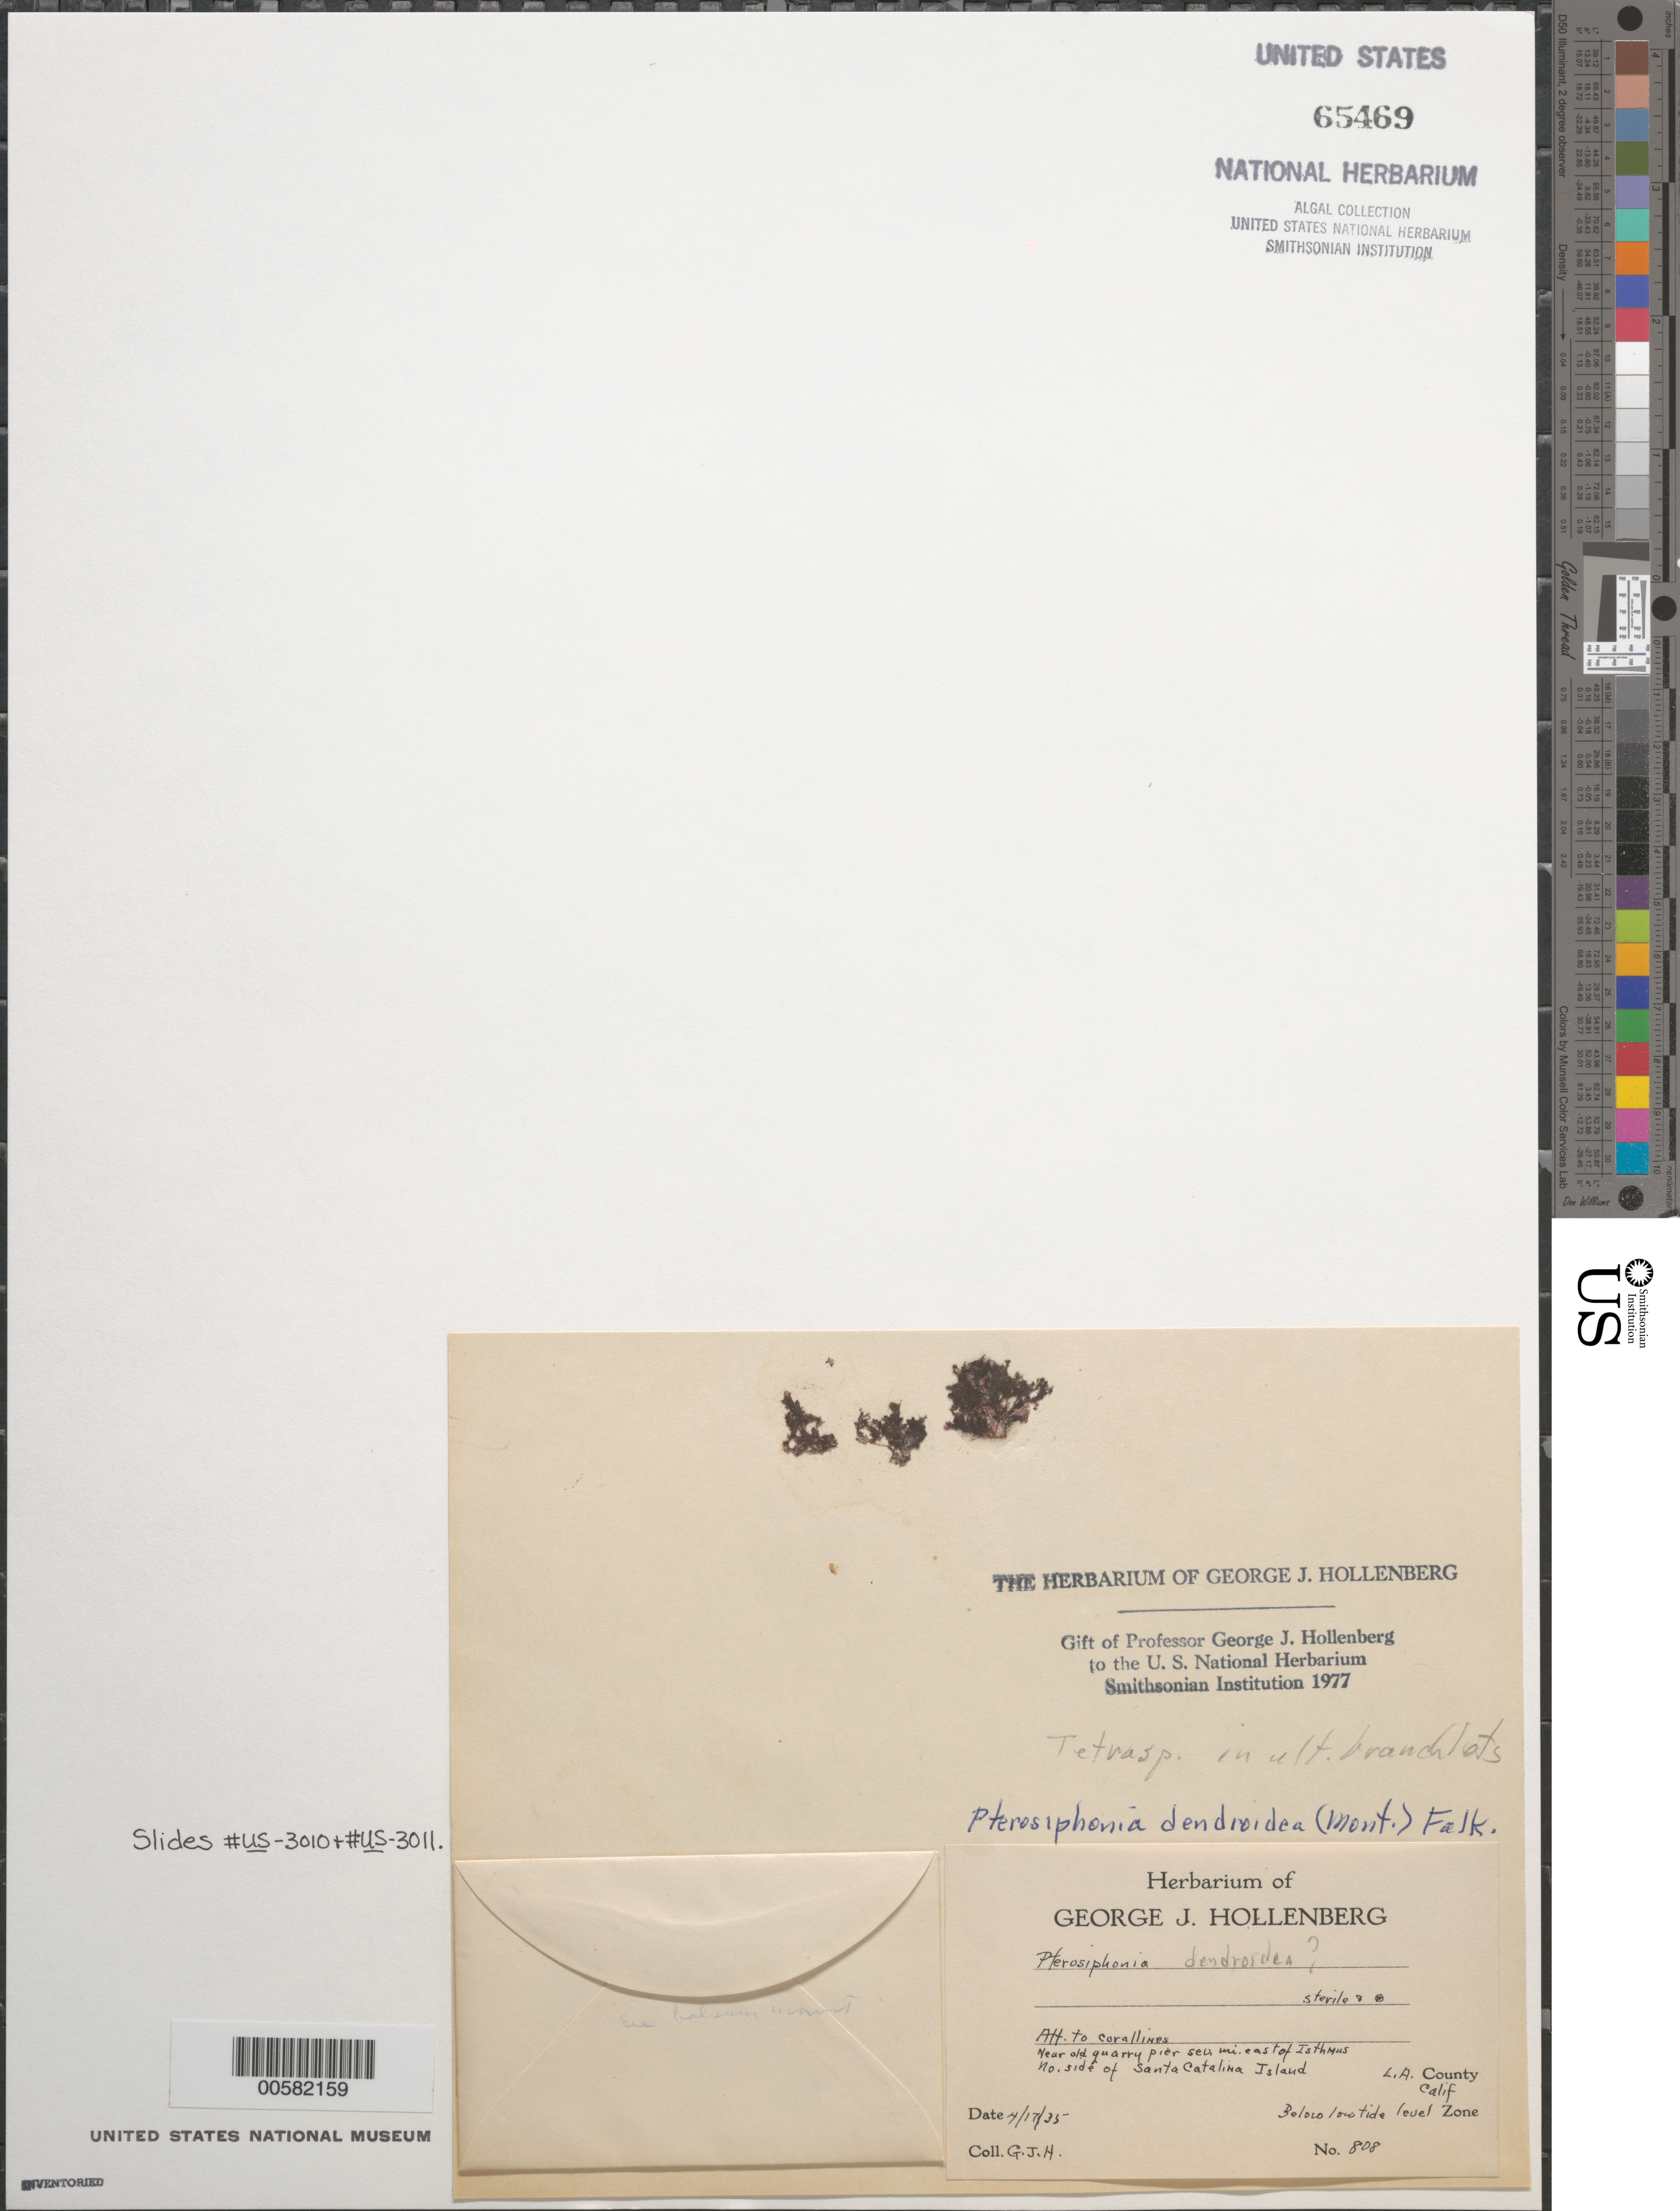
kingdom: Plantae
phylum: Rhodophyta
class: Florideophyceae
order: Ceramiales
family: Rhodomelaceae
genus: Symphyocladiella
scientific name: Symphyocladiella dendroidea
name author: (Montagne) Bustamante et al.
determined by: Algae name updating Project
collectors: G. Hollenberg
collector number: GJH 808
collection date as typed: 17 Apr 1935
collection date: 1935-04-17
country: United States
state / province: California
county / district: Los Angeles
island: Santa Catalina Island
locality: East of Isthmus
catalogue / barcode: US 65469